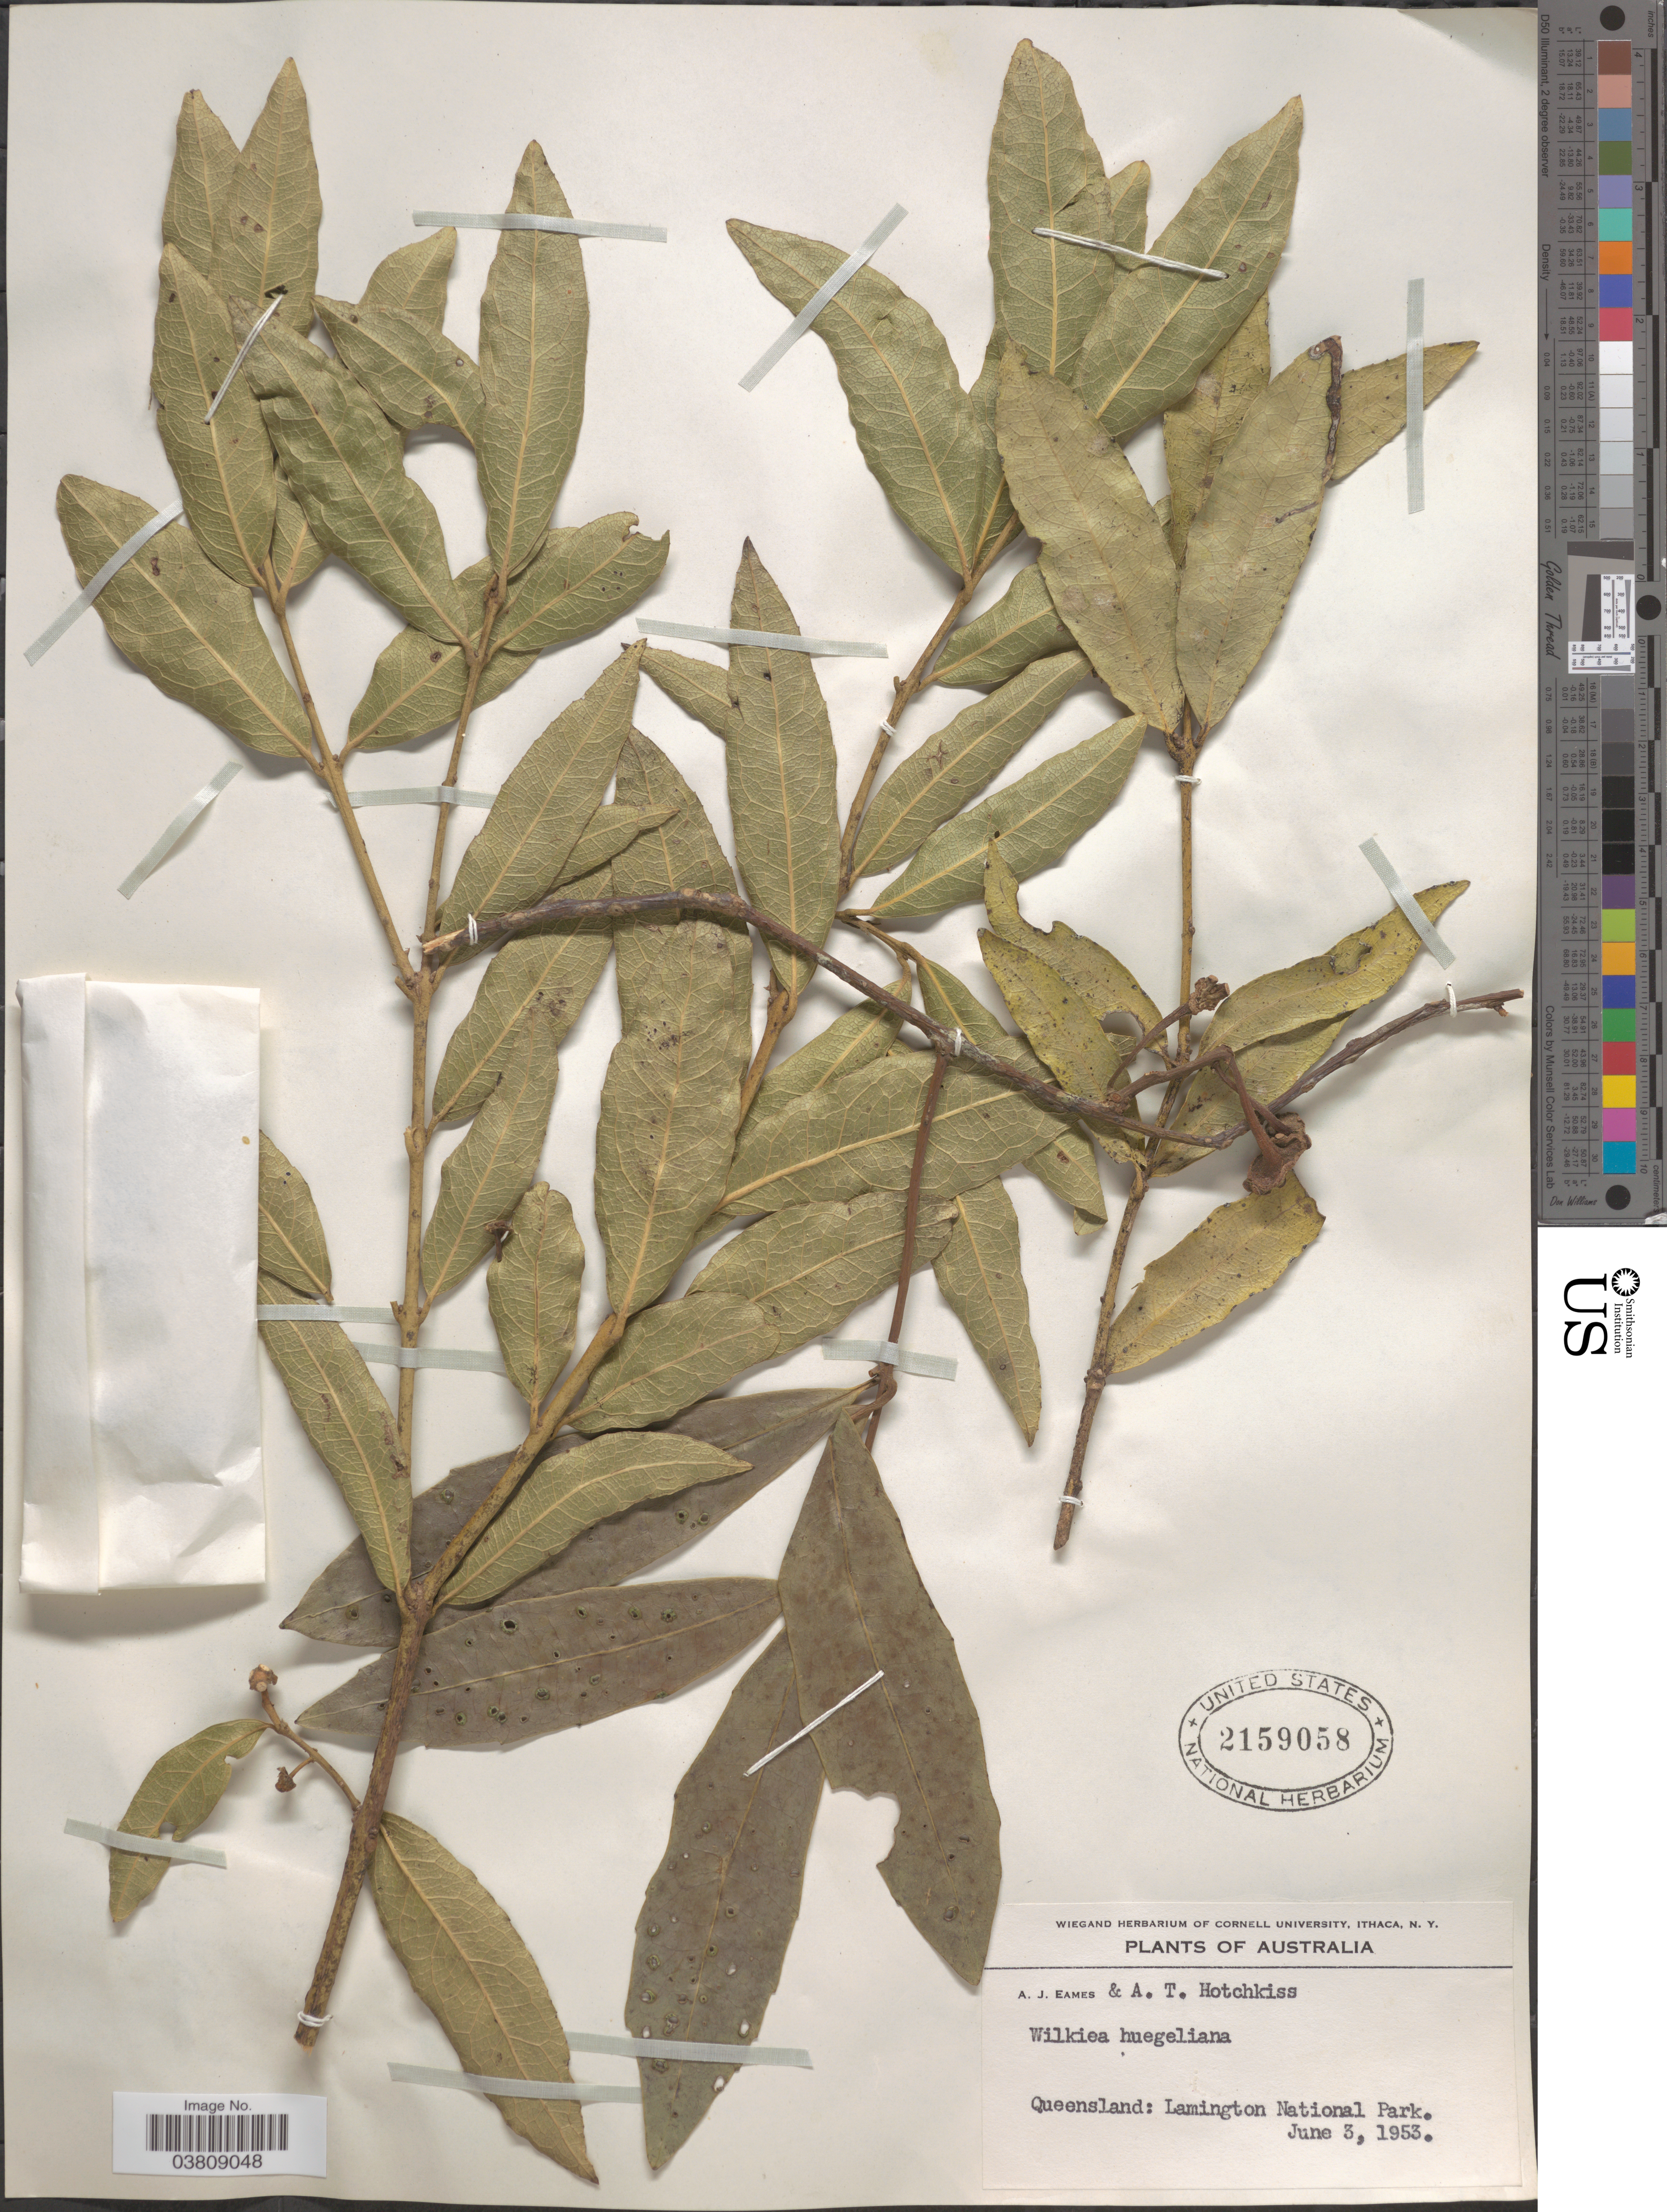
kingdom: Plantae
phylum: Tracheophyta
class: Magnoliopsida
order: Laurales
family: Monimiaceae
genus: Wilkiea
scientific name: Wilkiea hugeliana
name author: (A. DC.) Tul.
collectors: A. J. Eames & A. Hotchkiss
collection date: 1953-06-03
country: Australia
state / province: Queensland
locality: Lamington National Park.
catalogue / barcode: US 2159058